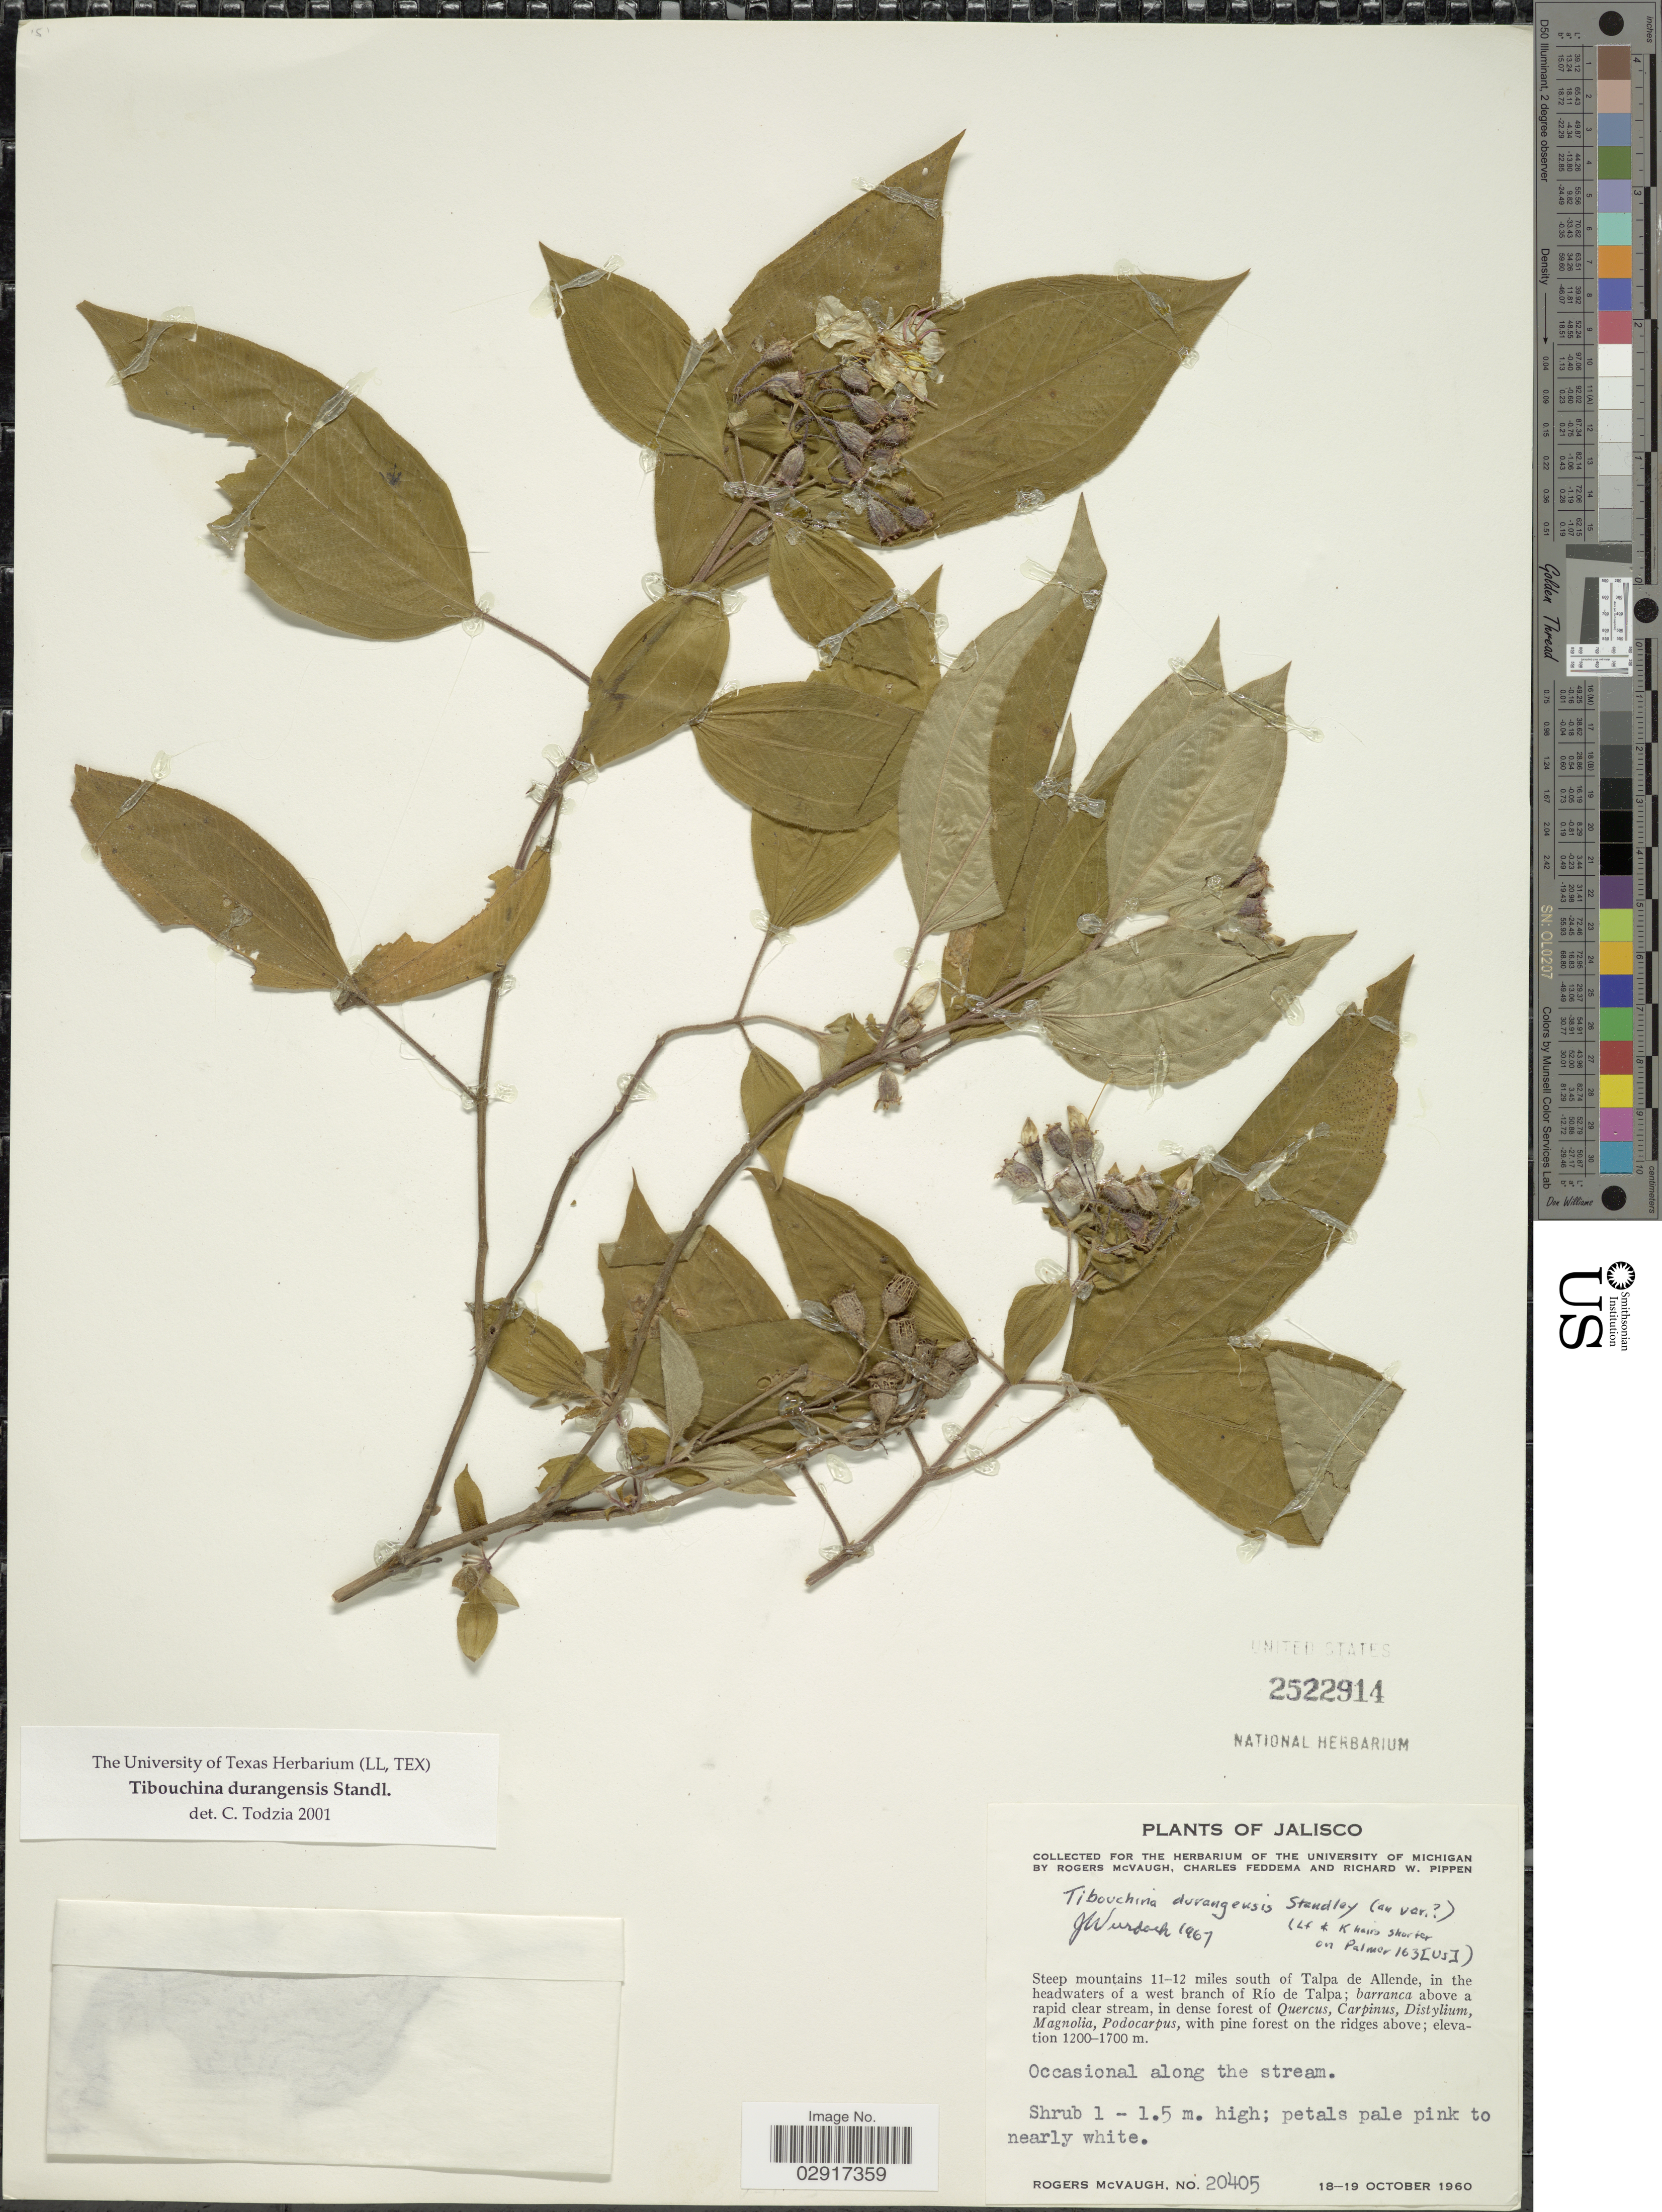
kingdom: Plantae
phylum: Tracheophyta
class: Magnoliopsida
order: Myrtales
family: Melastomataceae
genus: Chaetogastra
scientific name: Chaetogastra durangensis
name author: (Standl.) P.J.F. Guim. & Michelang.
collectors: R. McVaugh, C. Feddema & R. W. Pippen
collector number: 20405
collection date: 1960-10-18/1960-10-19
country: Mexico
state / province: Jalisco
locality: Steep mountains 11-12 miles south of Talpa de Allende, in the headwaters of a west branch of Río de Talpa.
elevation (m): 1200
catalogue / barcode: US 2522914